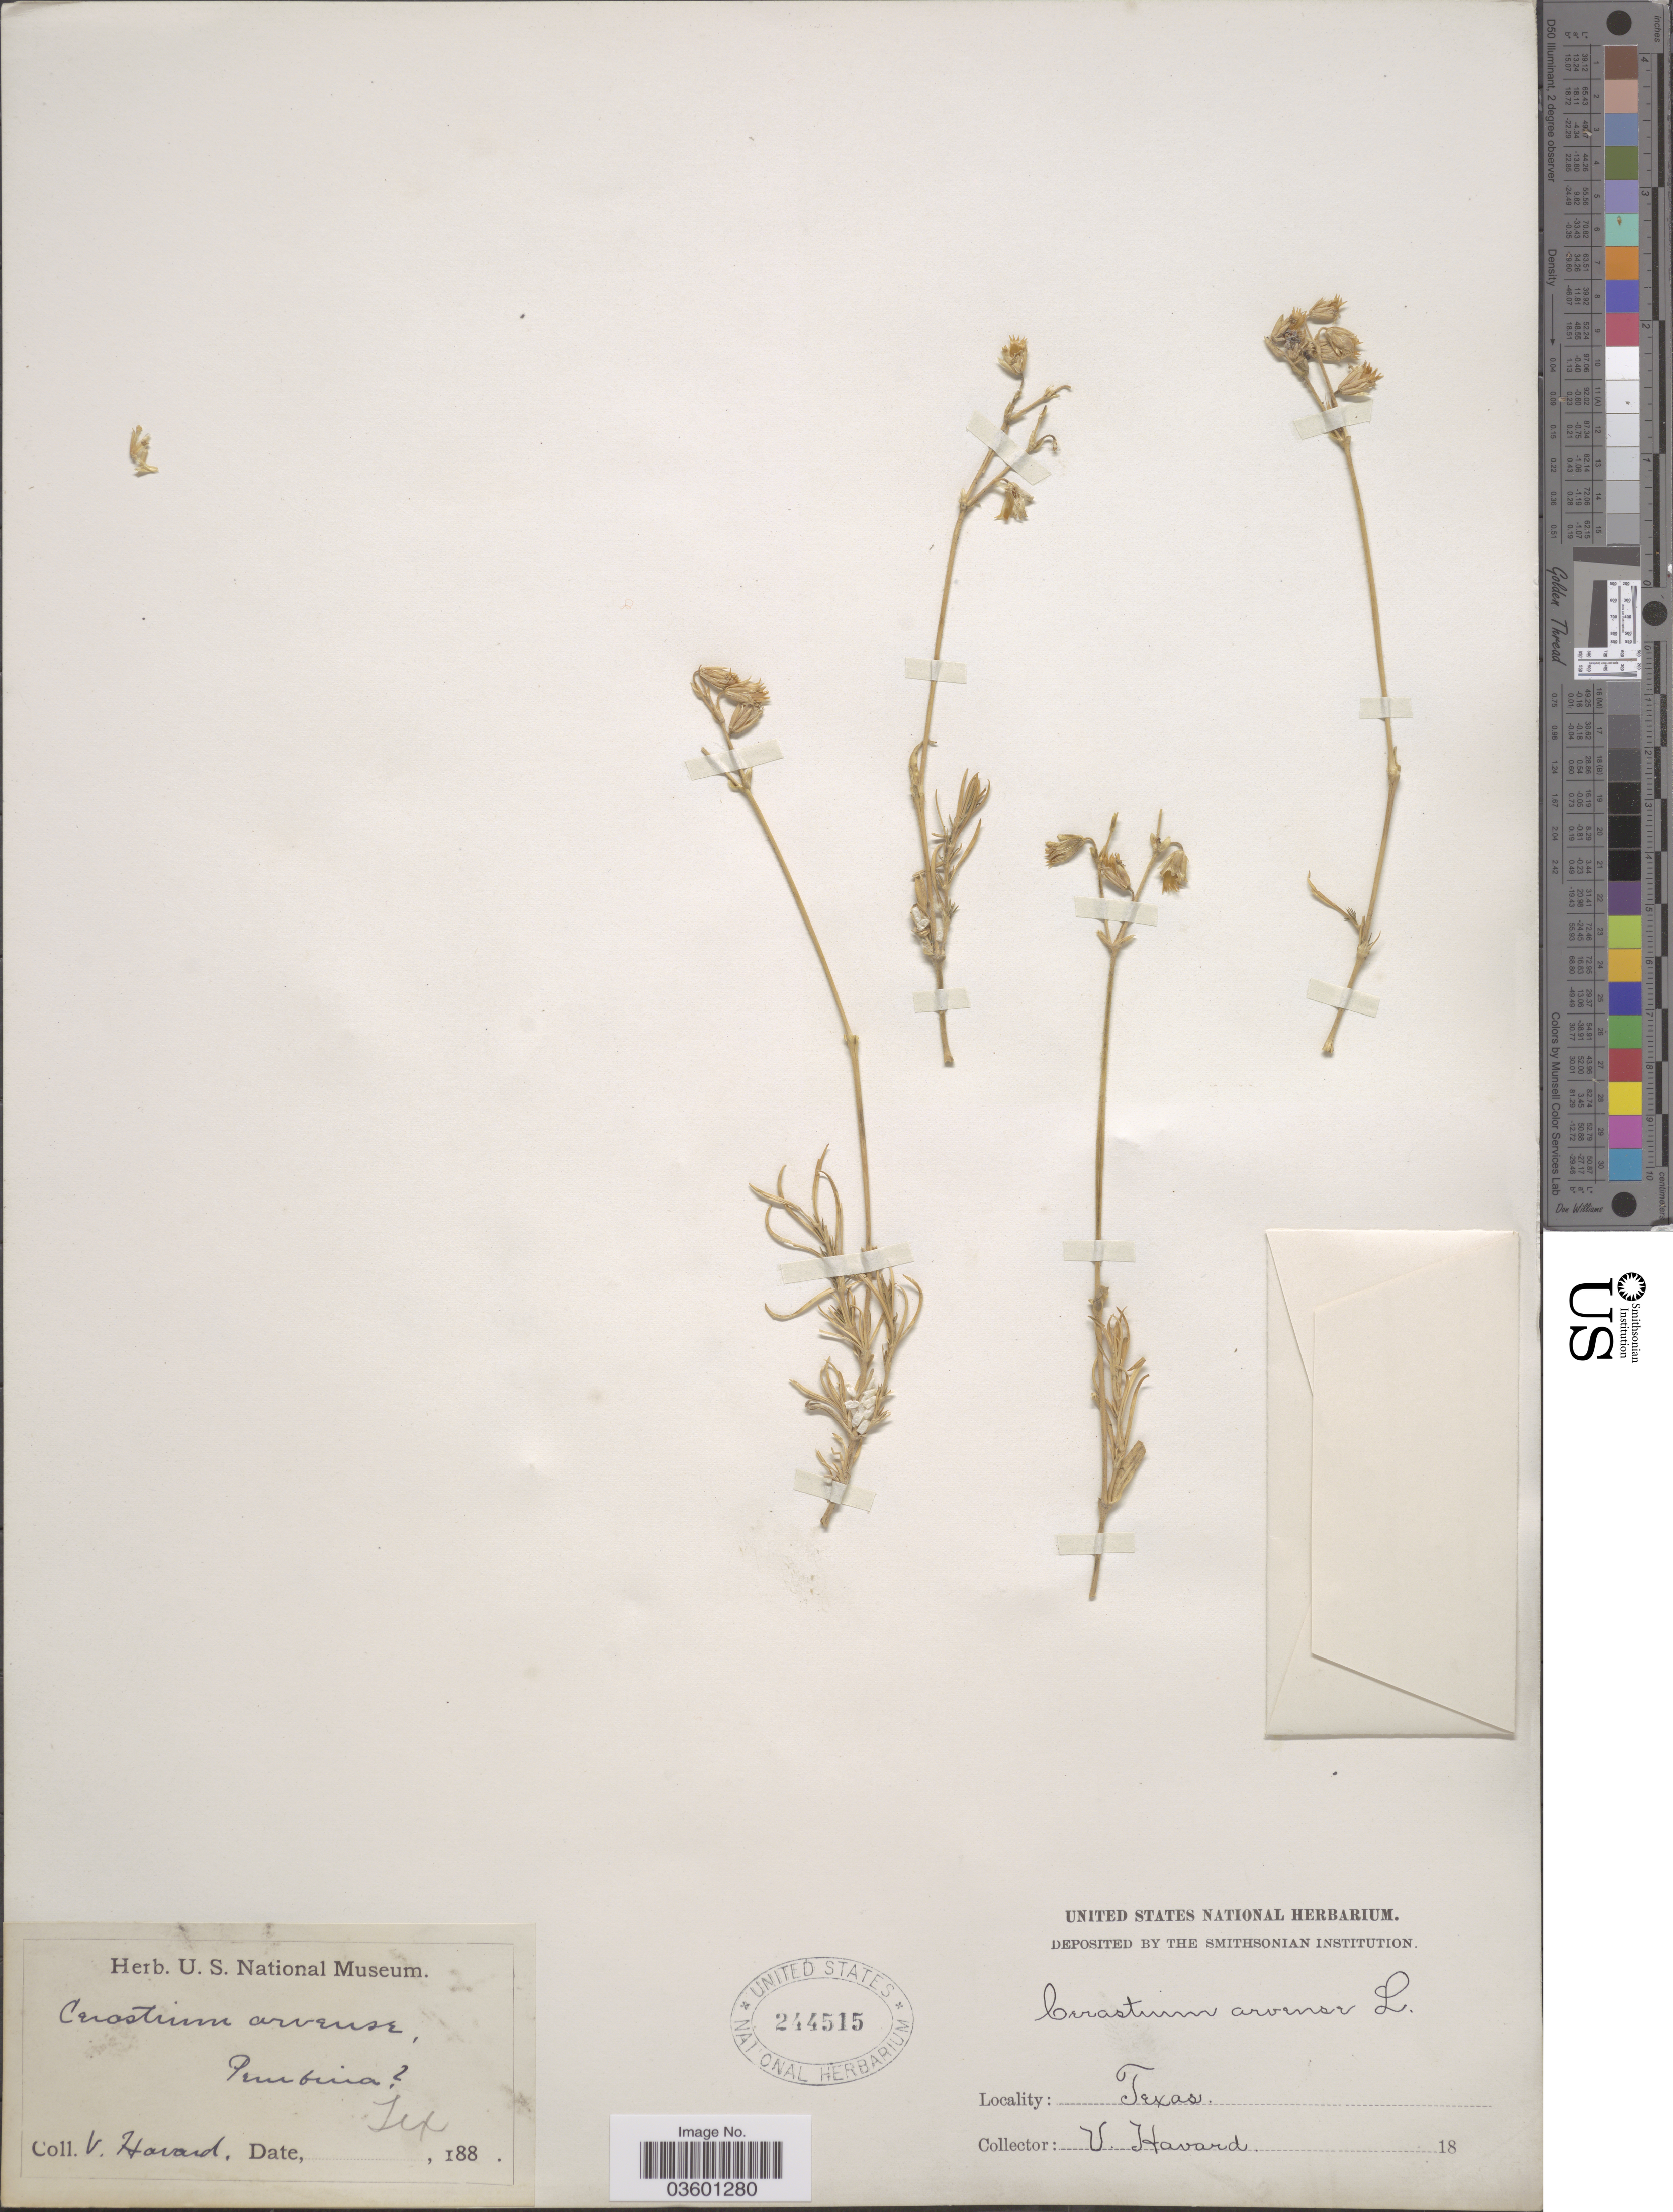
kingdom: Plantae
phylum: Tracheophyta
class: Magnoliopsida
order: Caryophyllales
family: Caryophyllaceae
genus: Cerastium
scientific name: Cerastium arvense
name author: L.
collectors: V. Havard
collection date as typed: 188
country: United States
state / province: Texas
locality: Pembina [unsure placement]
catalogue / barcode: US 244515